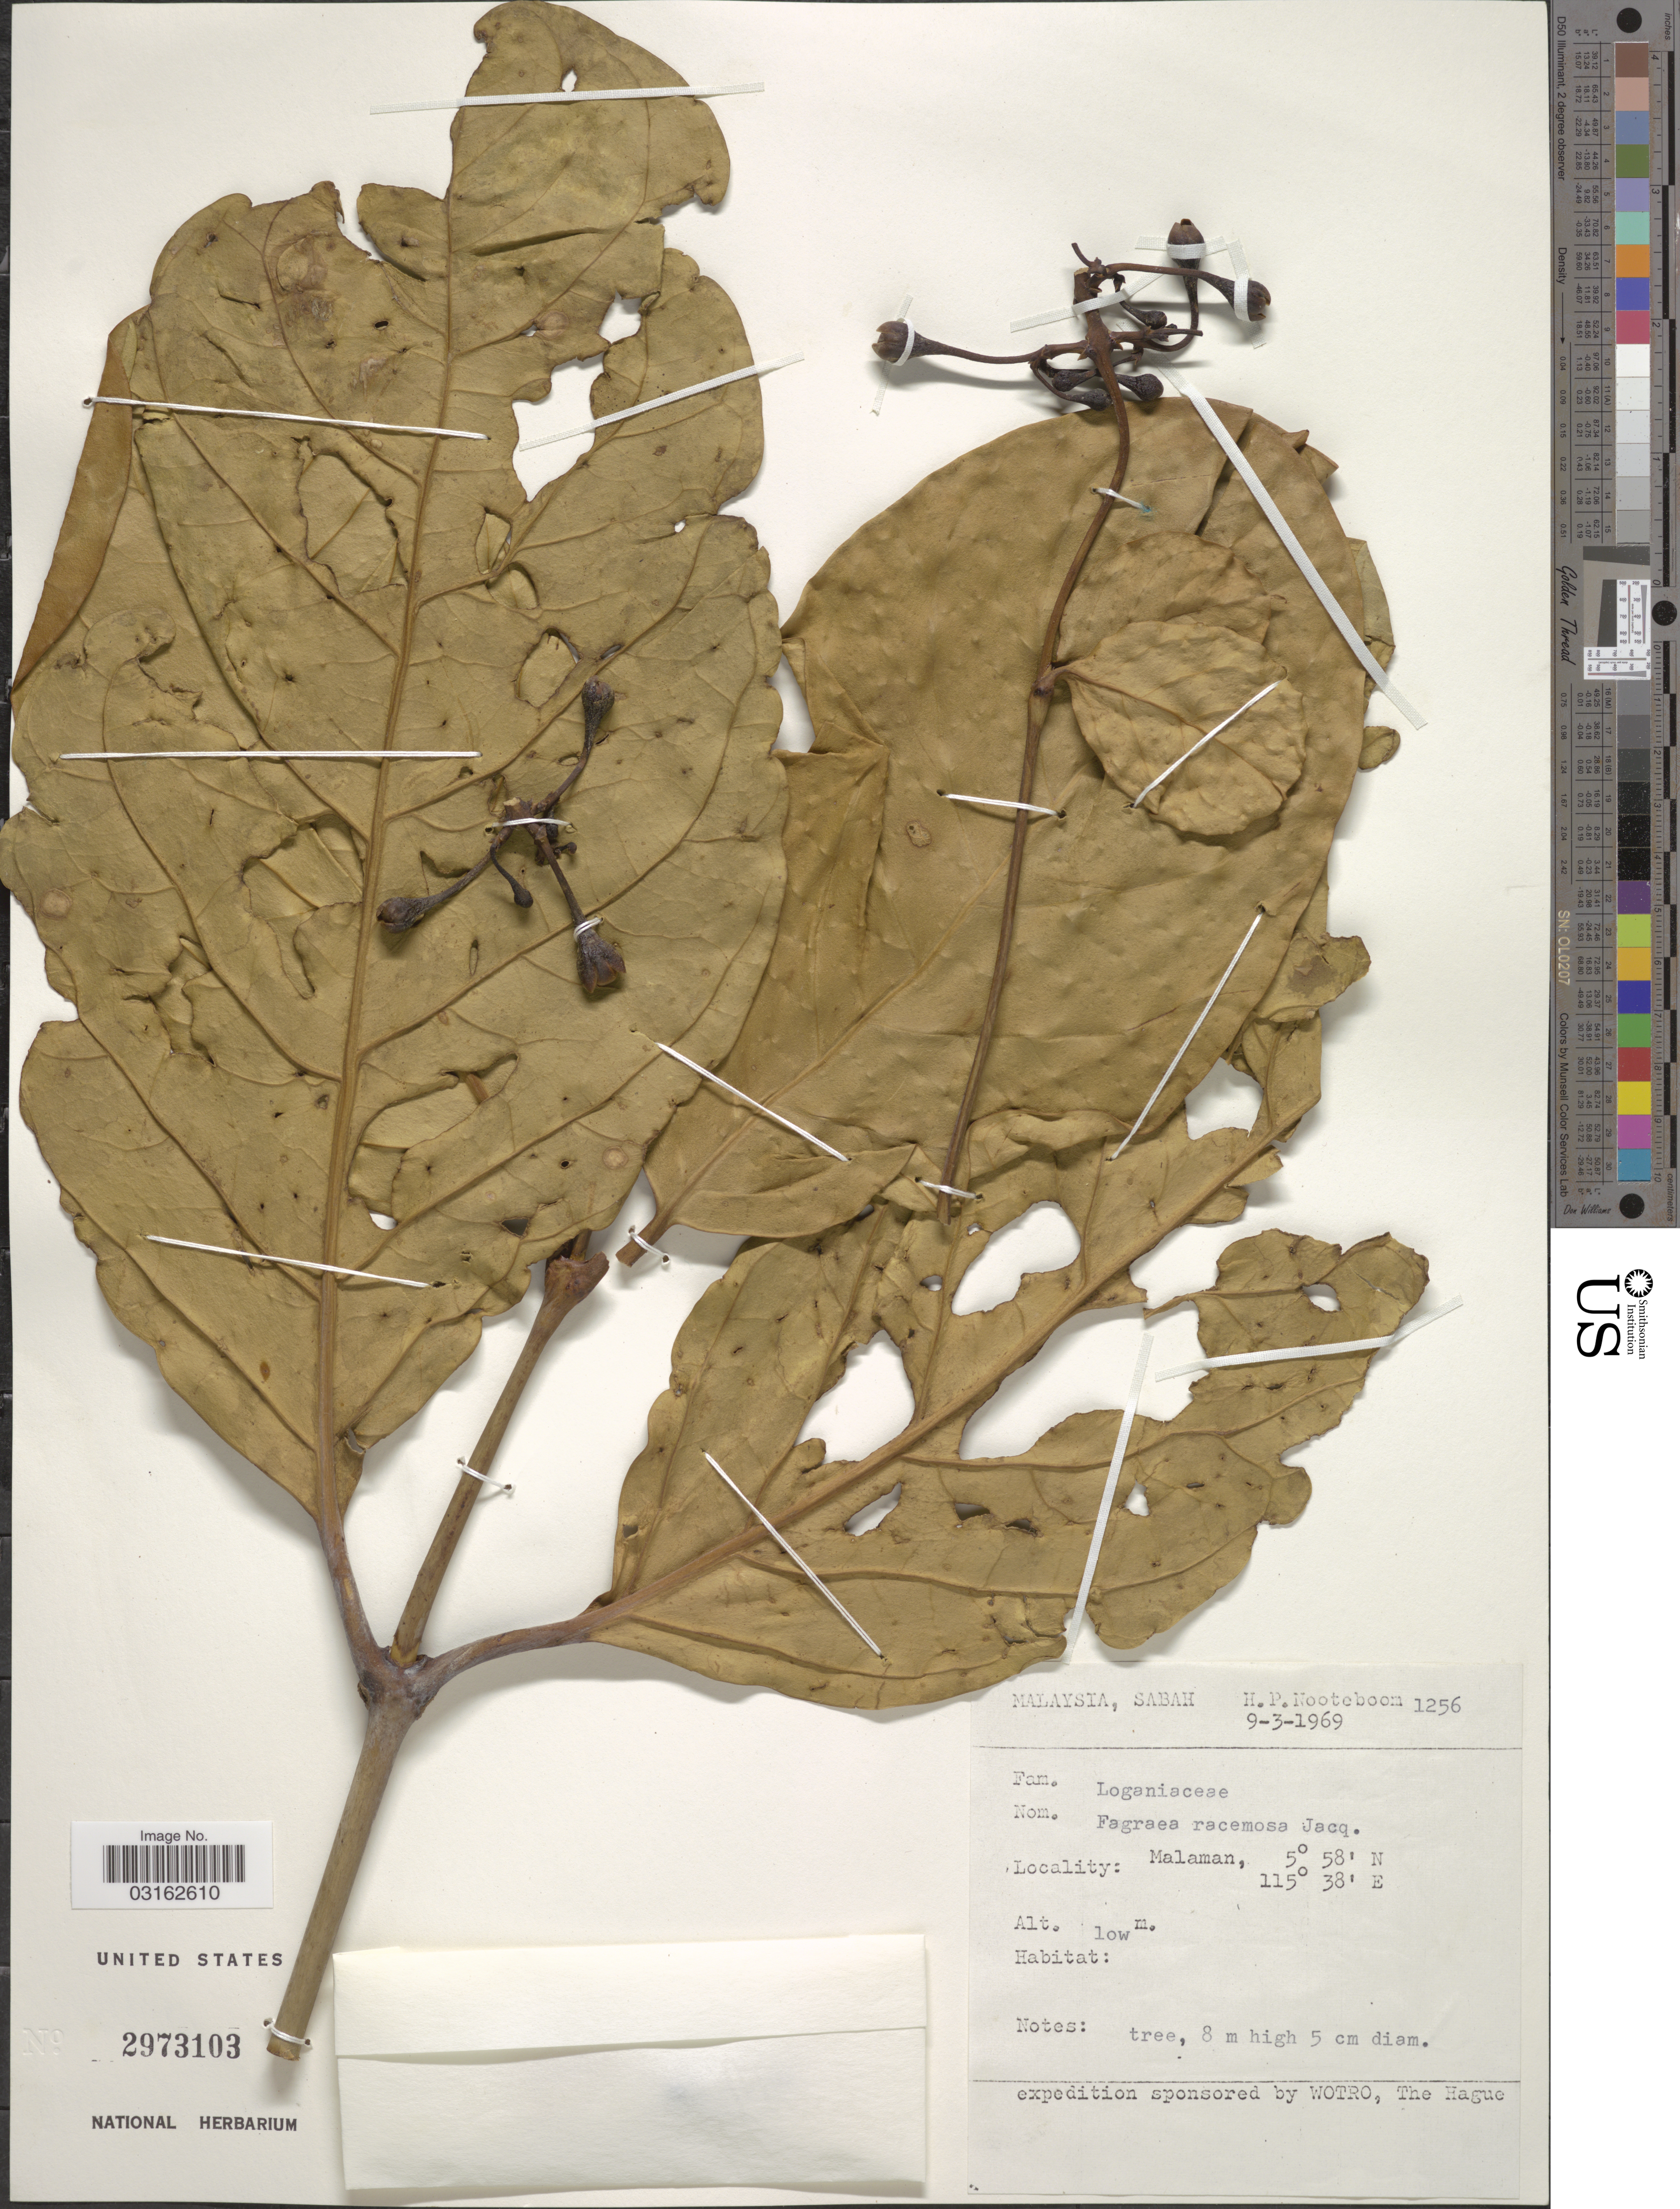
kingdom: Plantae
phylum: Tracheophyta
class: Magnoliopsida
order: Gentianales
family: Gentianaceae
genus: Fagraea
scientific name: Fagraea racemosa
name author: Jack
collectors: H. P. Nooteboom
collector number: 1256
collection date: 1969-03-09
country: Malaysia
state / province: Sabah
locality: Malaman.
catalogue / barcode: US 2973103